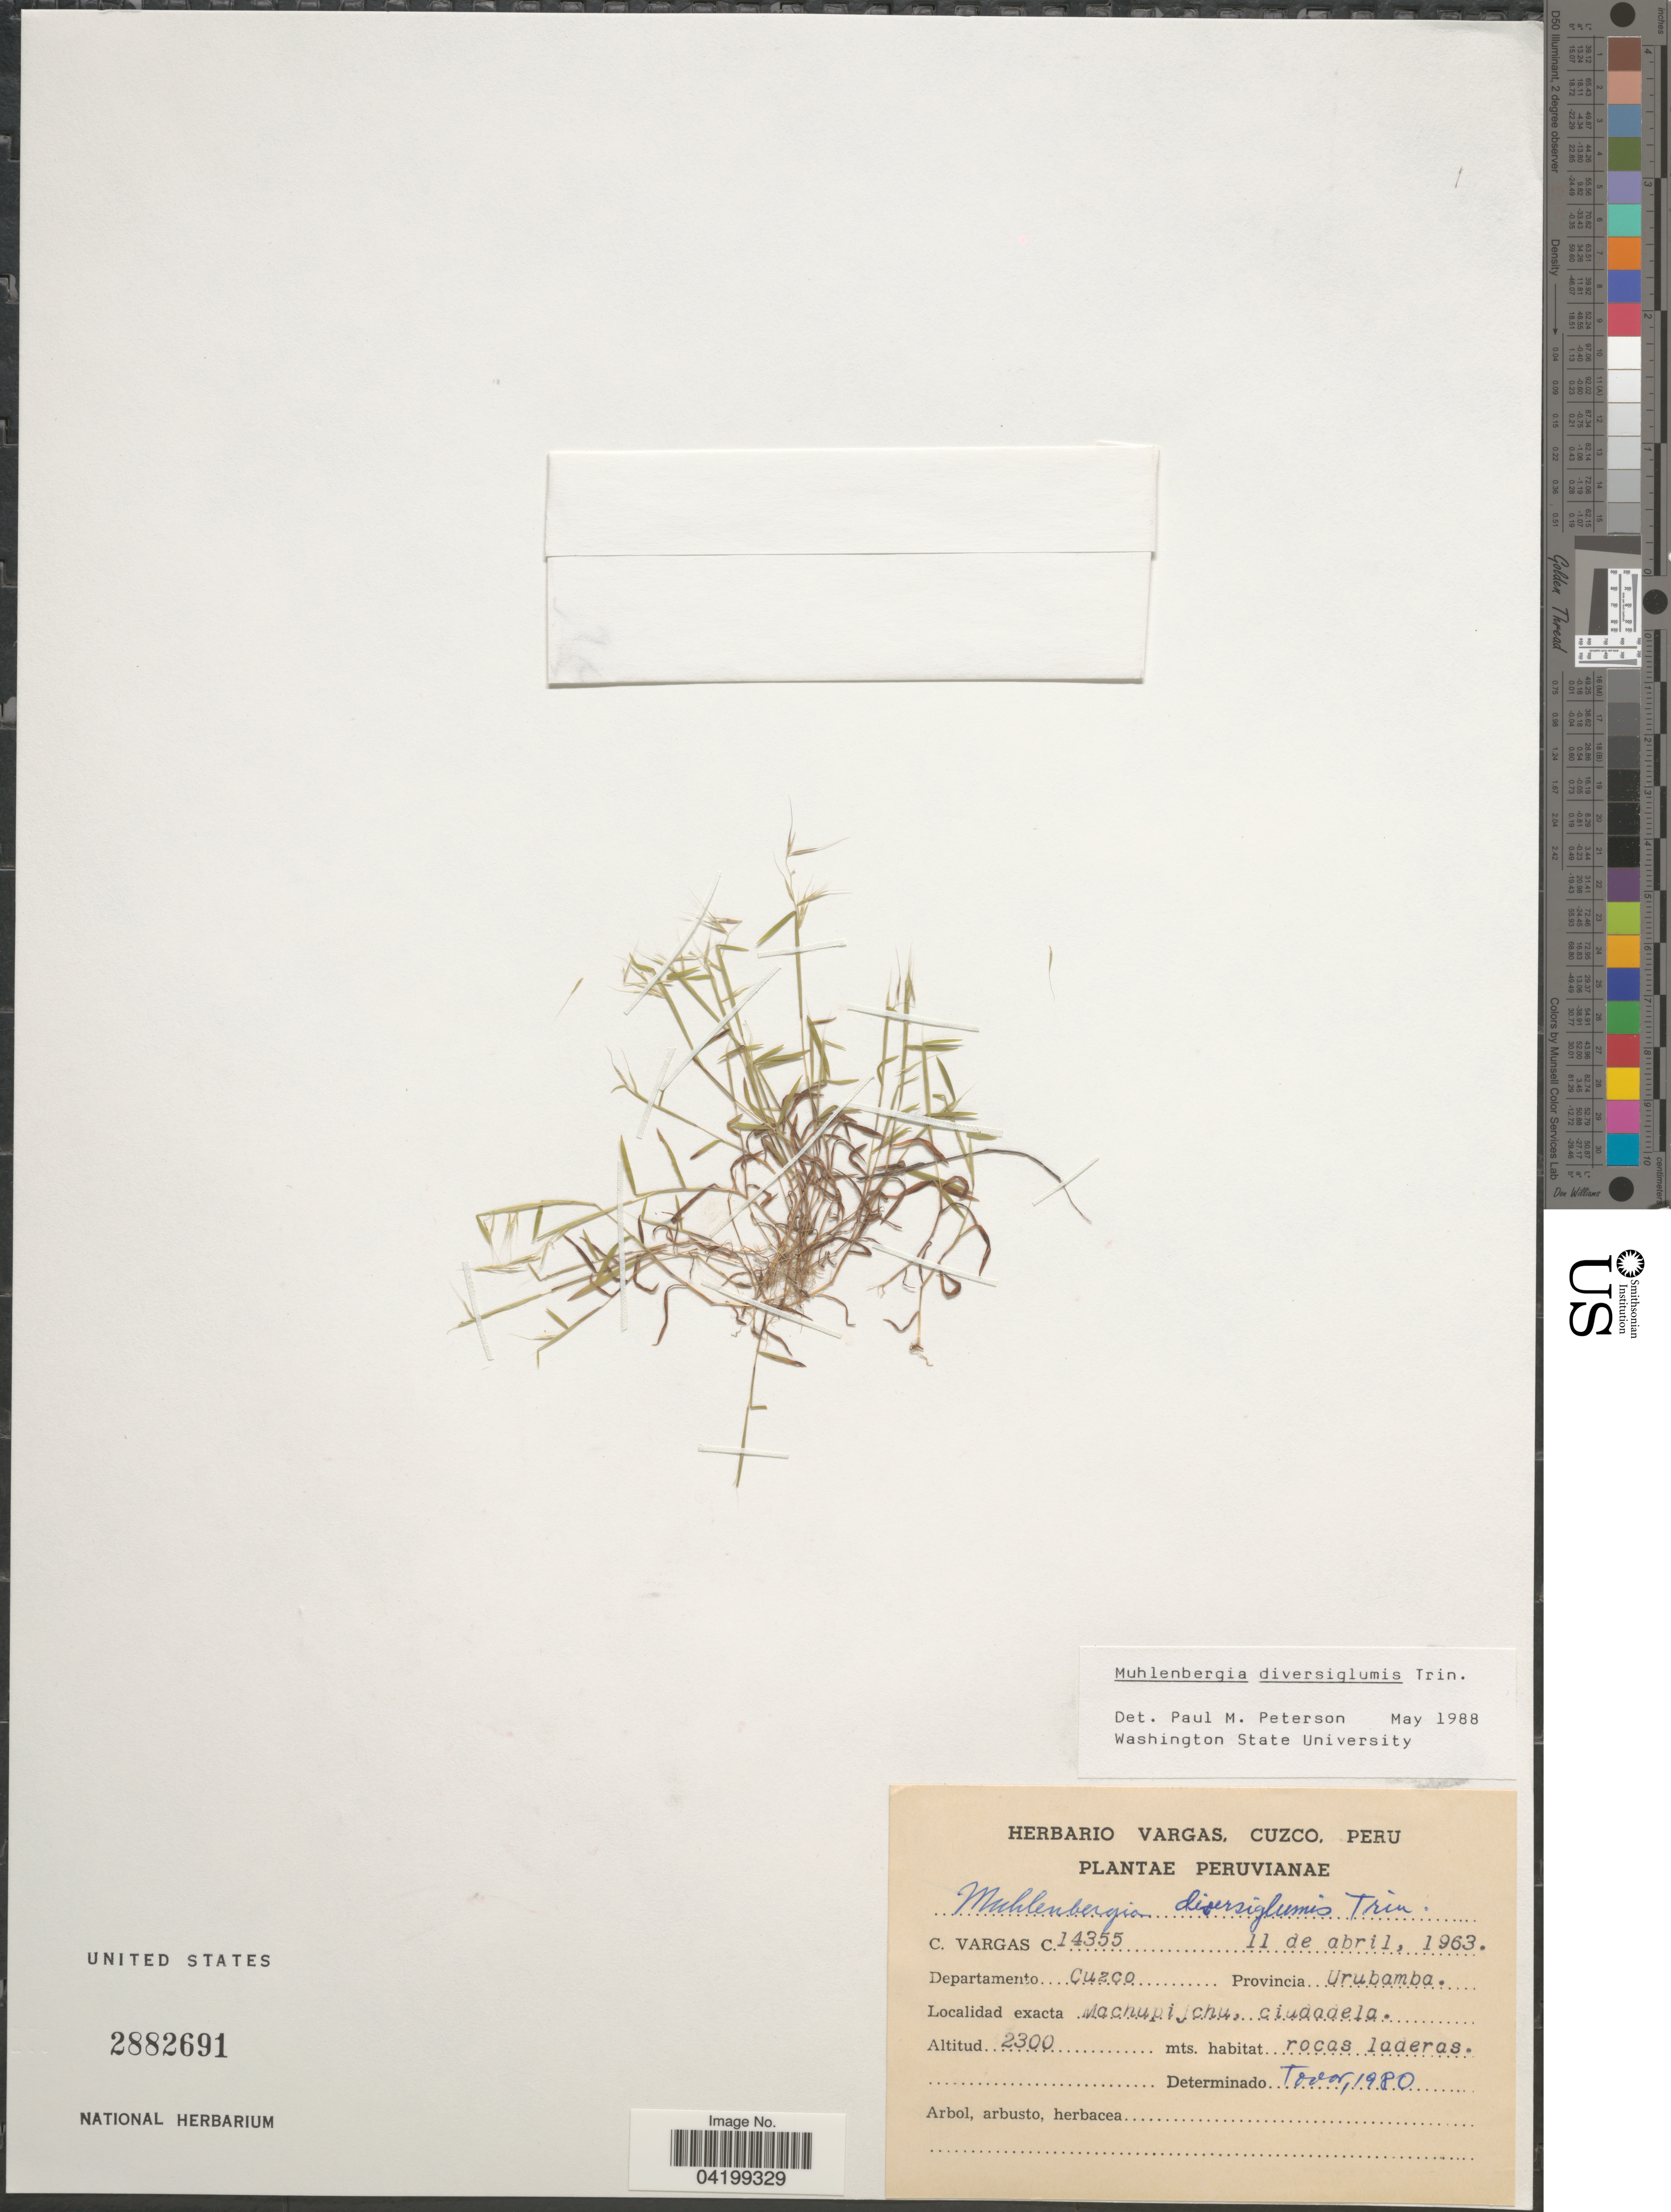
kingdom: Plantae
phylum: Tracheophyta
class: Liliopsida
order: Poales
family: Poaceae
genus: Muhlenbergia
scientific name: Muhlenbergia diversiglumis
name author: Trin.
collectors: C. Vargas Calderón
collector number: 14355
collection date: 1963-04-11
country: Peru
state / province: Cusco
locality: Departamento Cuzco. Provincia Urubamba. Machupijchu, ciudadela.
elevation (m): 2300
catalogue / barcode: US 2882691